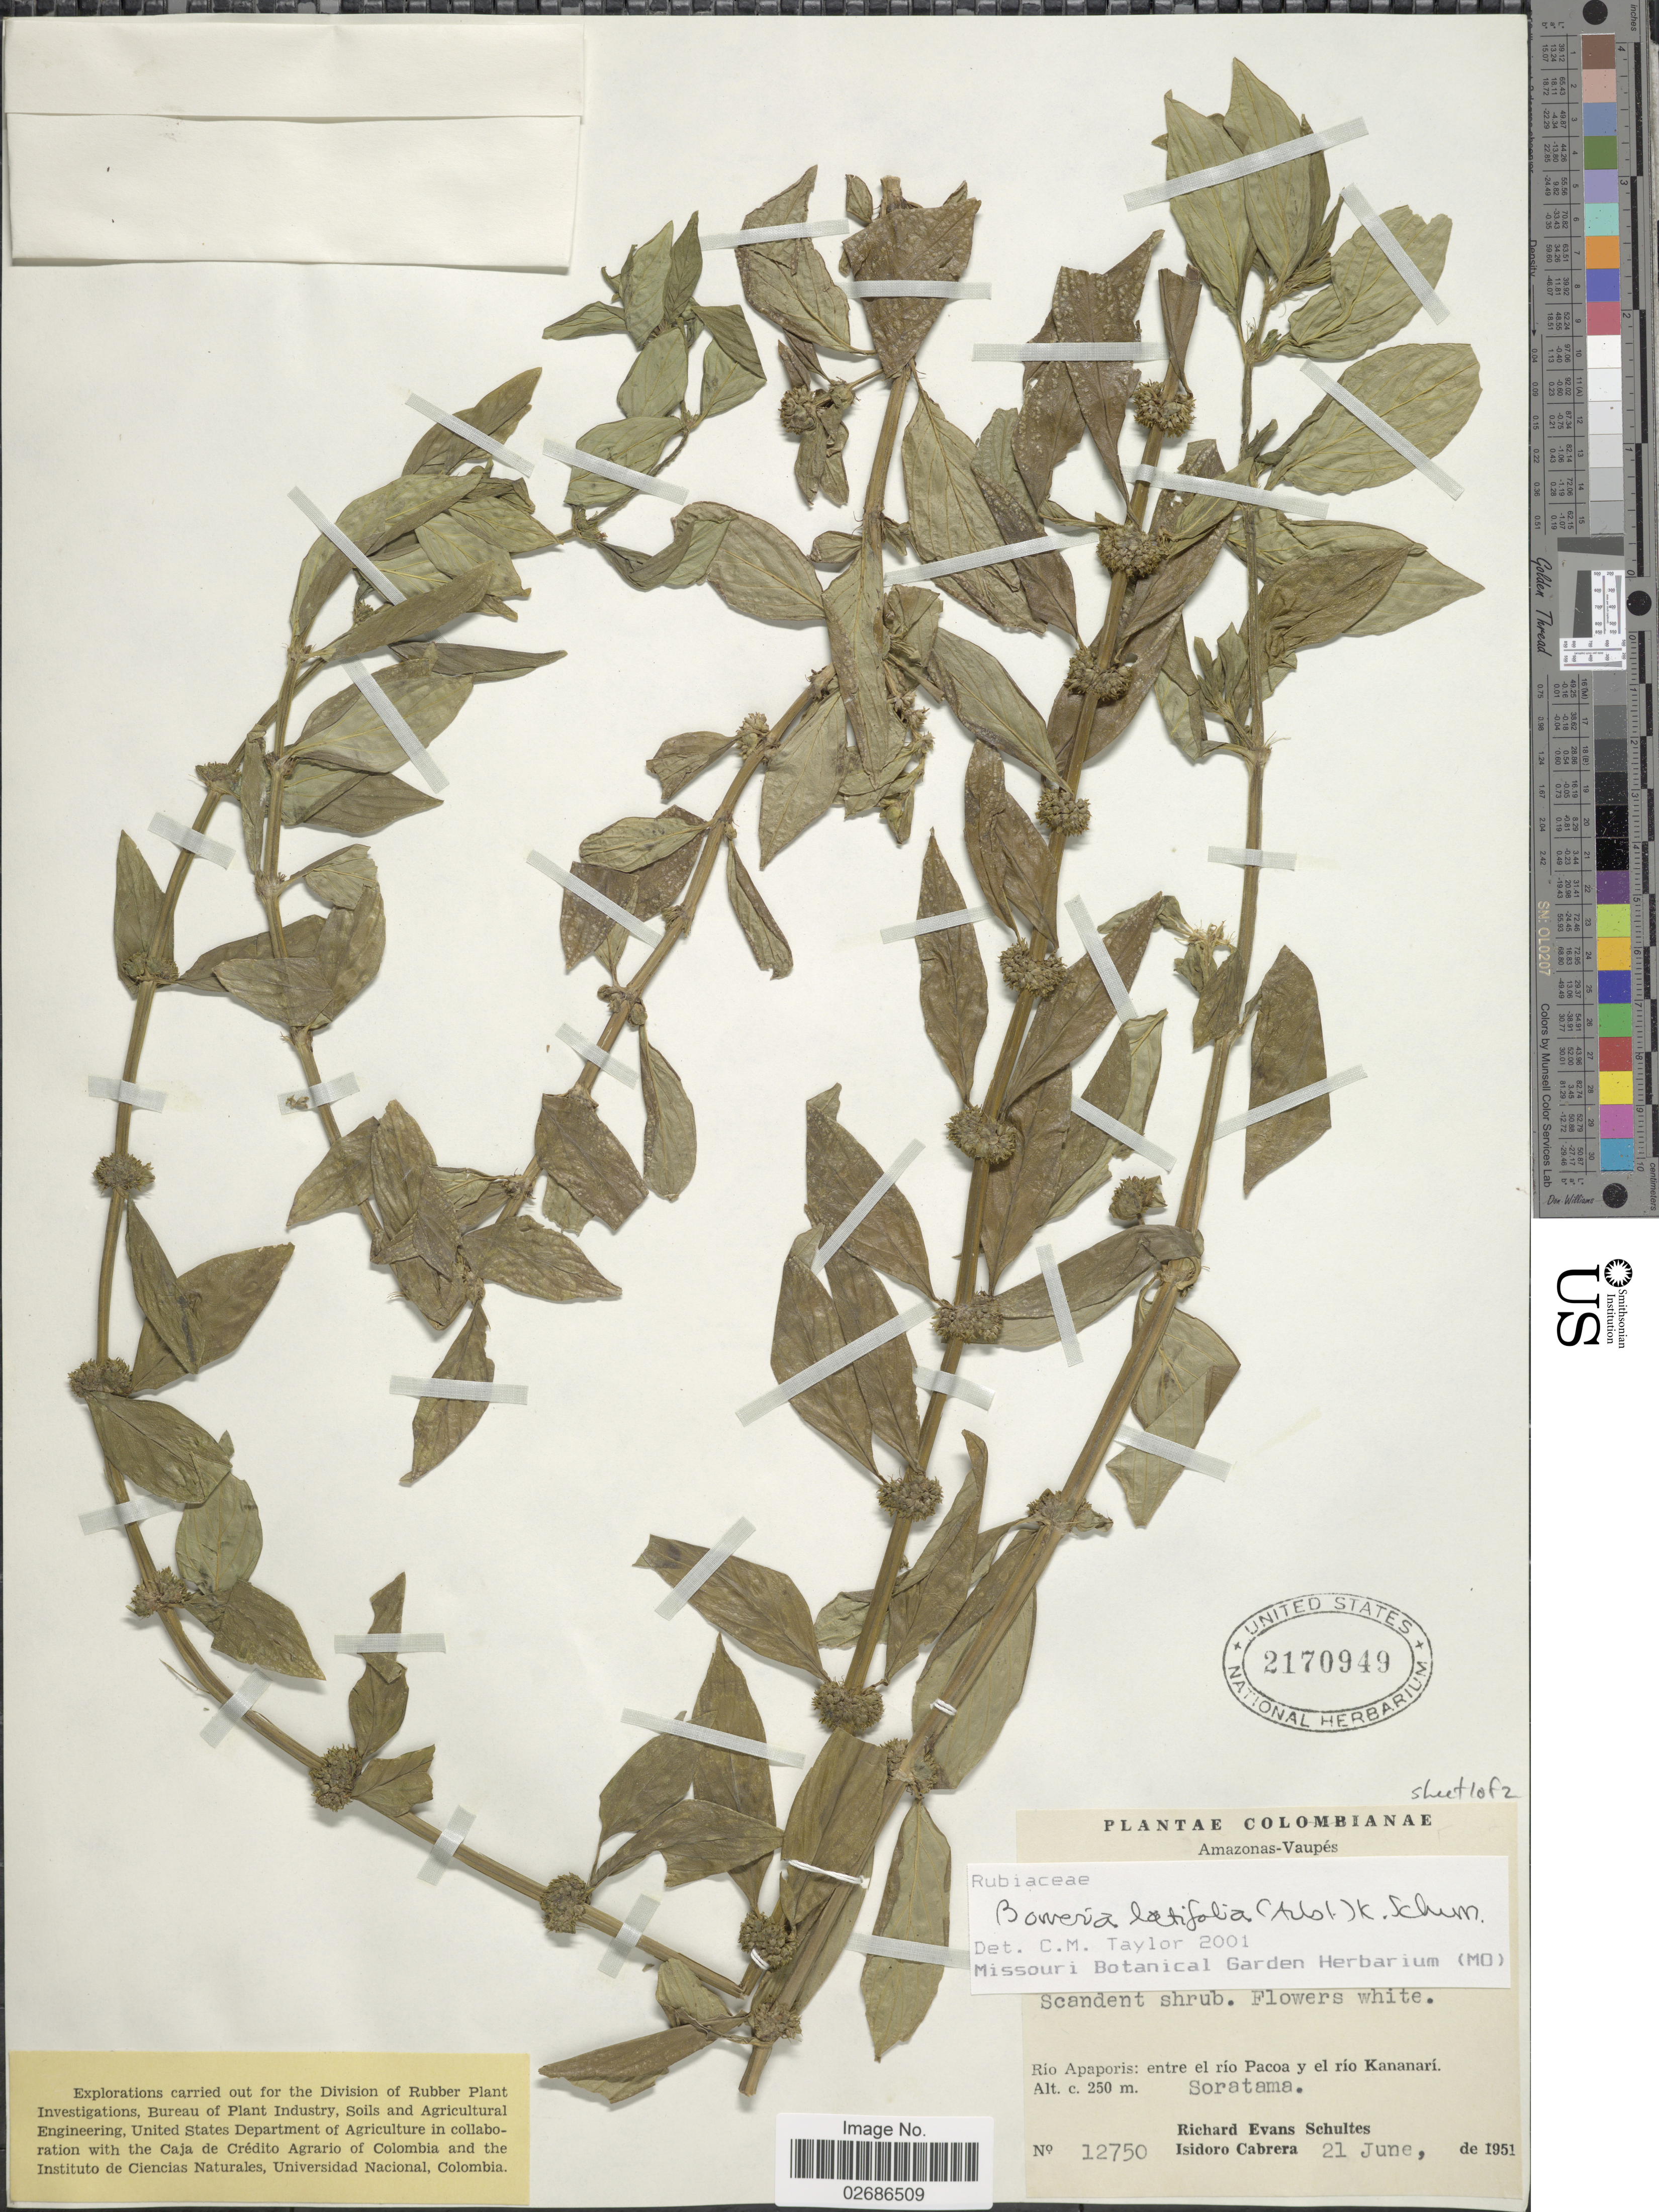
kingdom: Plantae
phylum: Tracheophyta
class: Magnoliopsida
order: Gentianales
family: Rubiaceae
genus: Borreria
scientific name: Borreria latifolia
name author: (Aubl.) K. Schum.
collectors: R. E. Schultes & I. Cabrera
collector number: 12750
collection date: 1951-06-21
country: Colombia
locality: Amazonas-Vaupes, Rio Apaporis: entre el rio Pacoa y el Kananari, Soratama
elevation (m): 250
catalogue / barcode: US 2170949